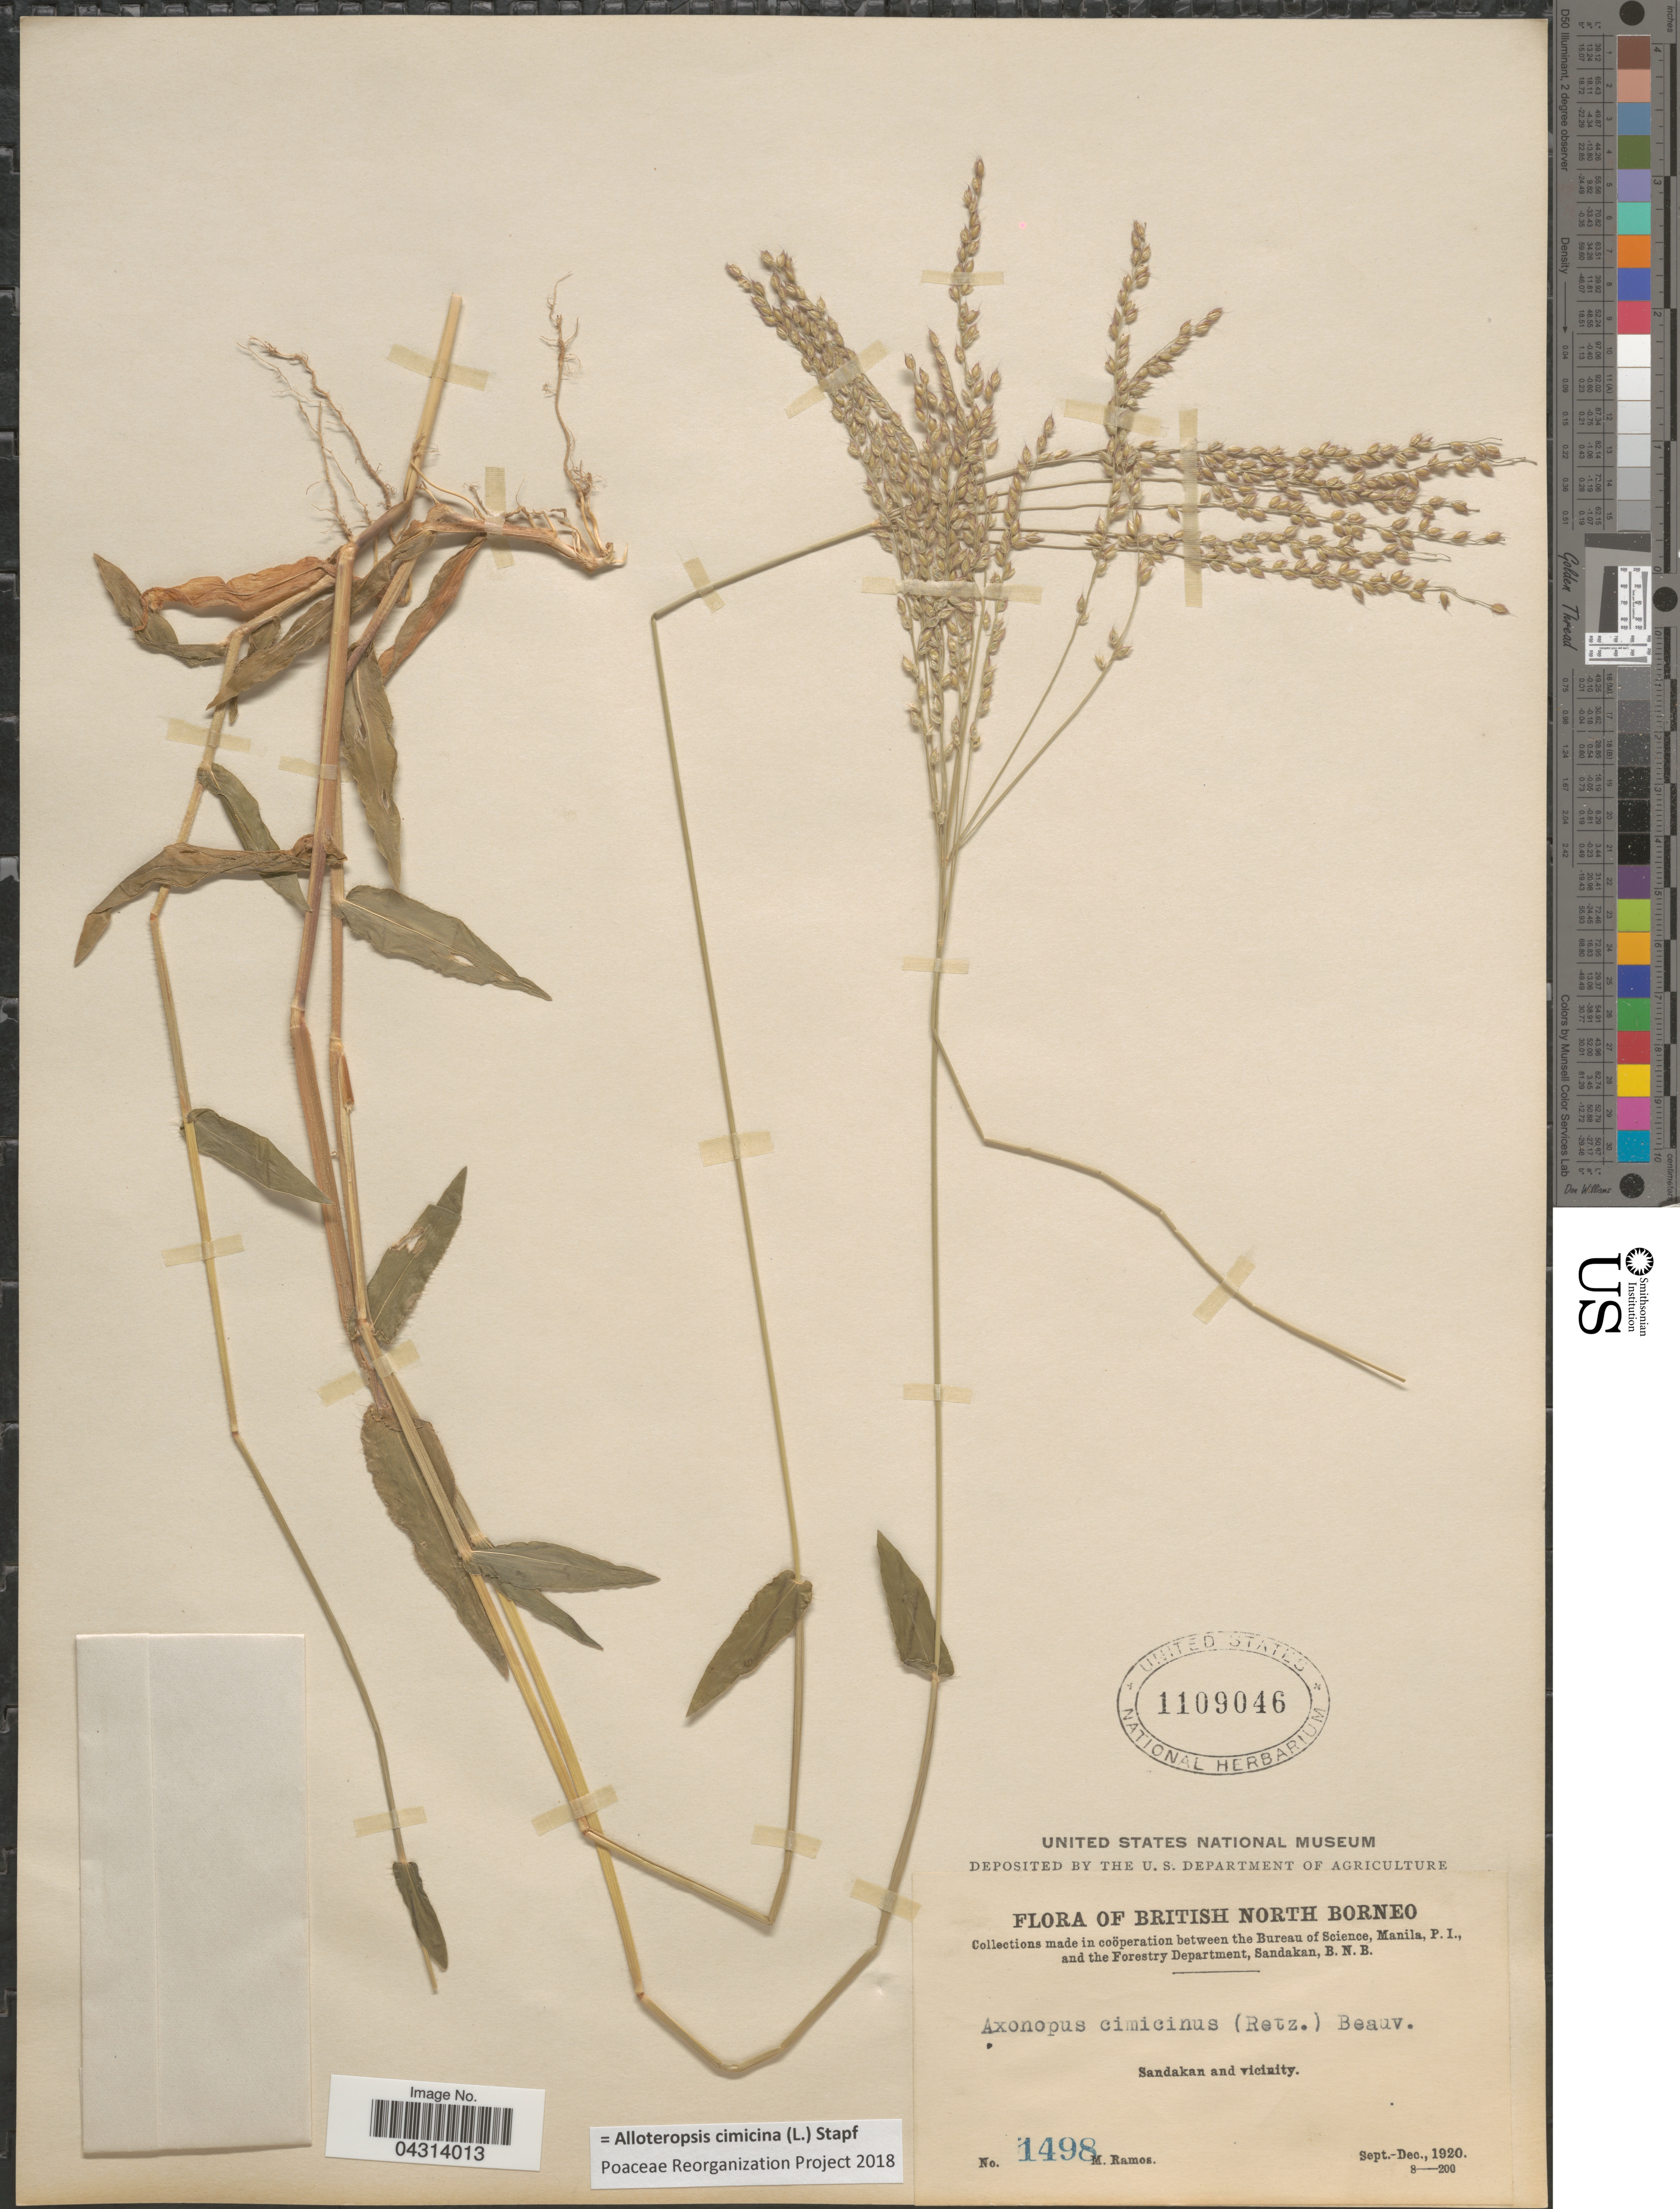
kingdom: Plantae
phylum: Tracheophyta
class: Liliopsida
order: Poales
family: Poaceae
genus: Alloteropsis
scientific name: Alloteropsis cimicina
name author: (L.) Stapf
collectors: M. Ramos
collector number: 1498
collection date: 1920-09/1920-12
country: Malaysia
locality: British North Borneo. Sandakan and vicinity.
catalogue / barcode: US 1109046